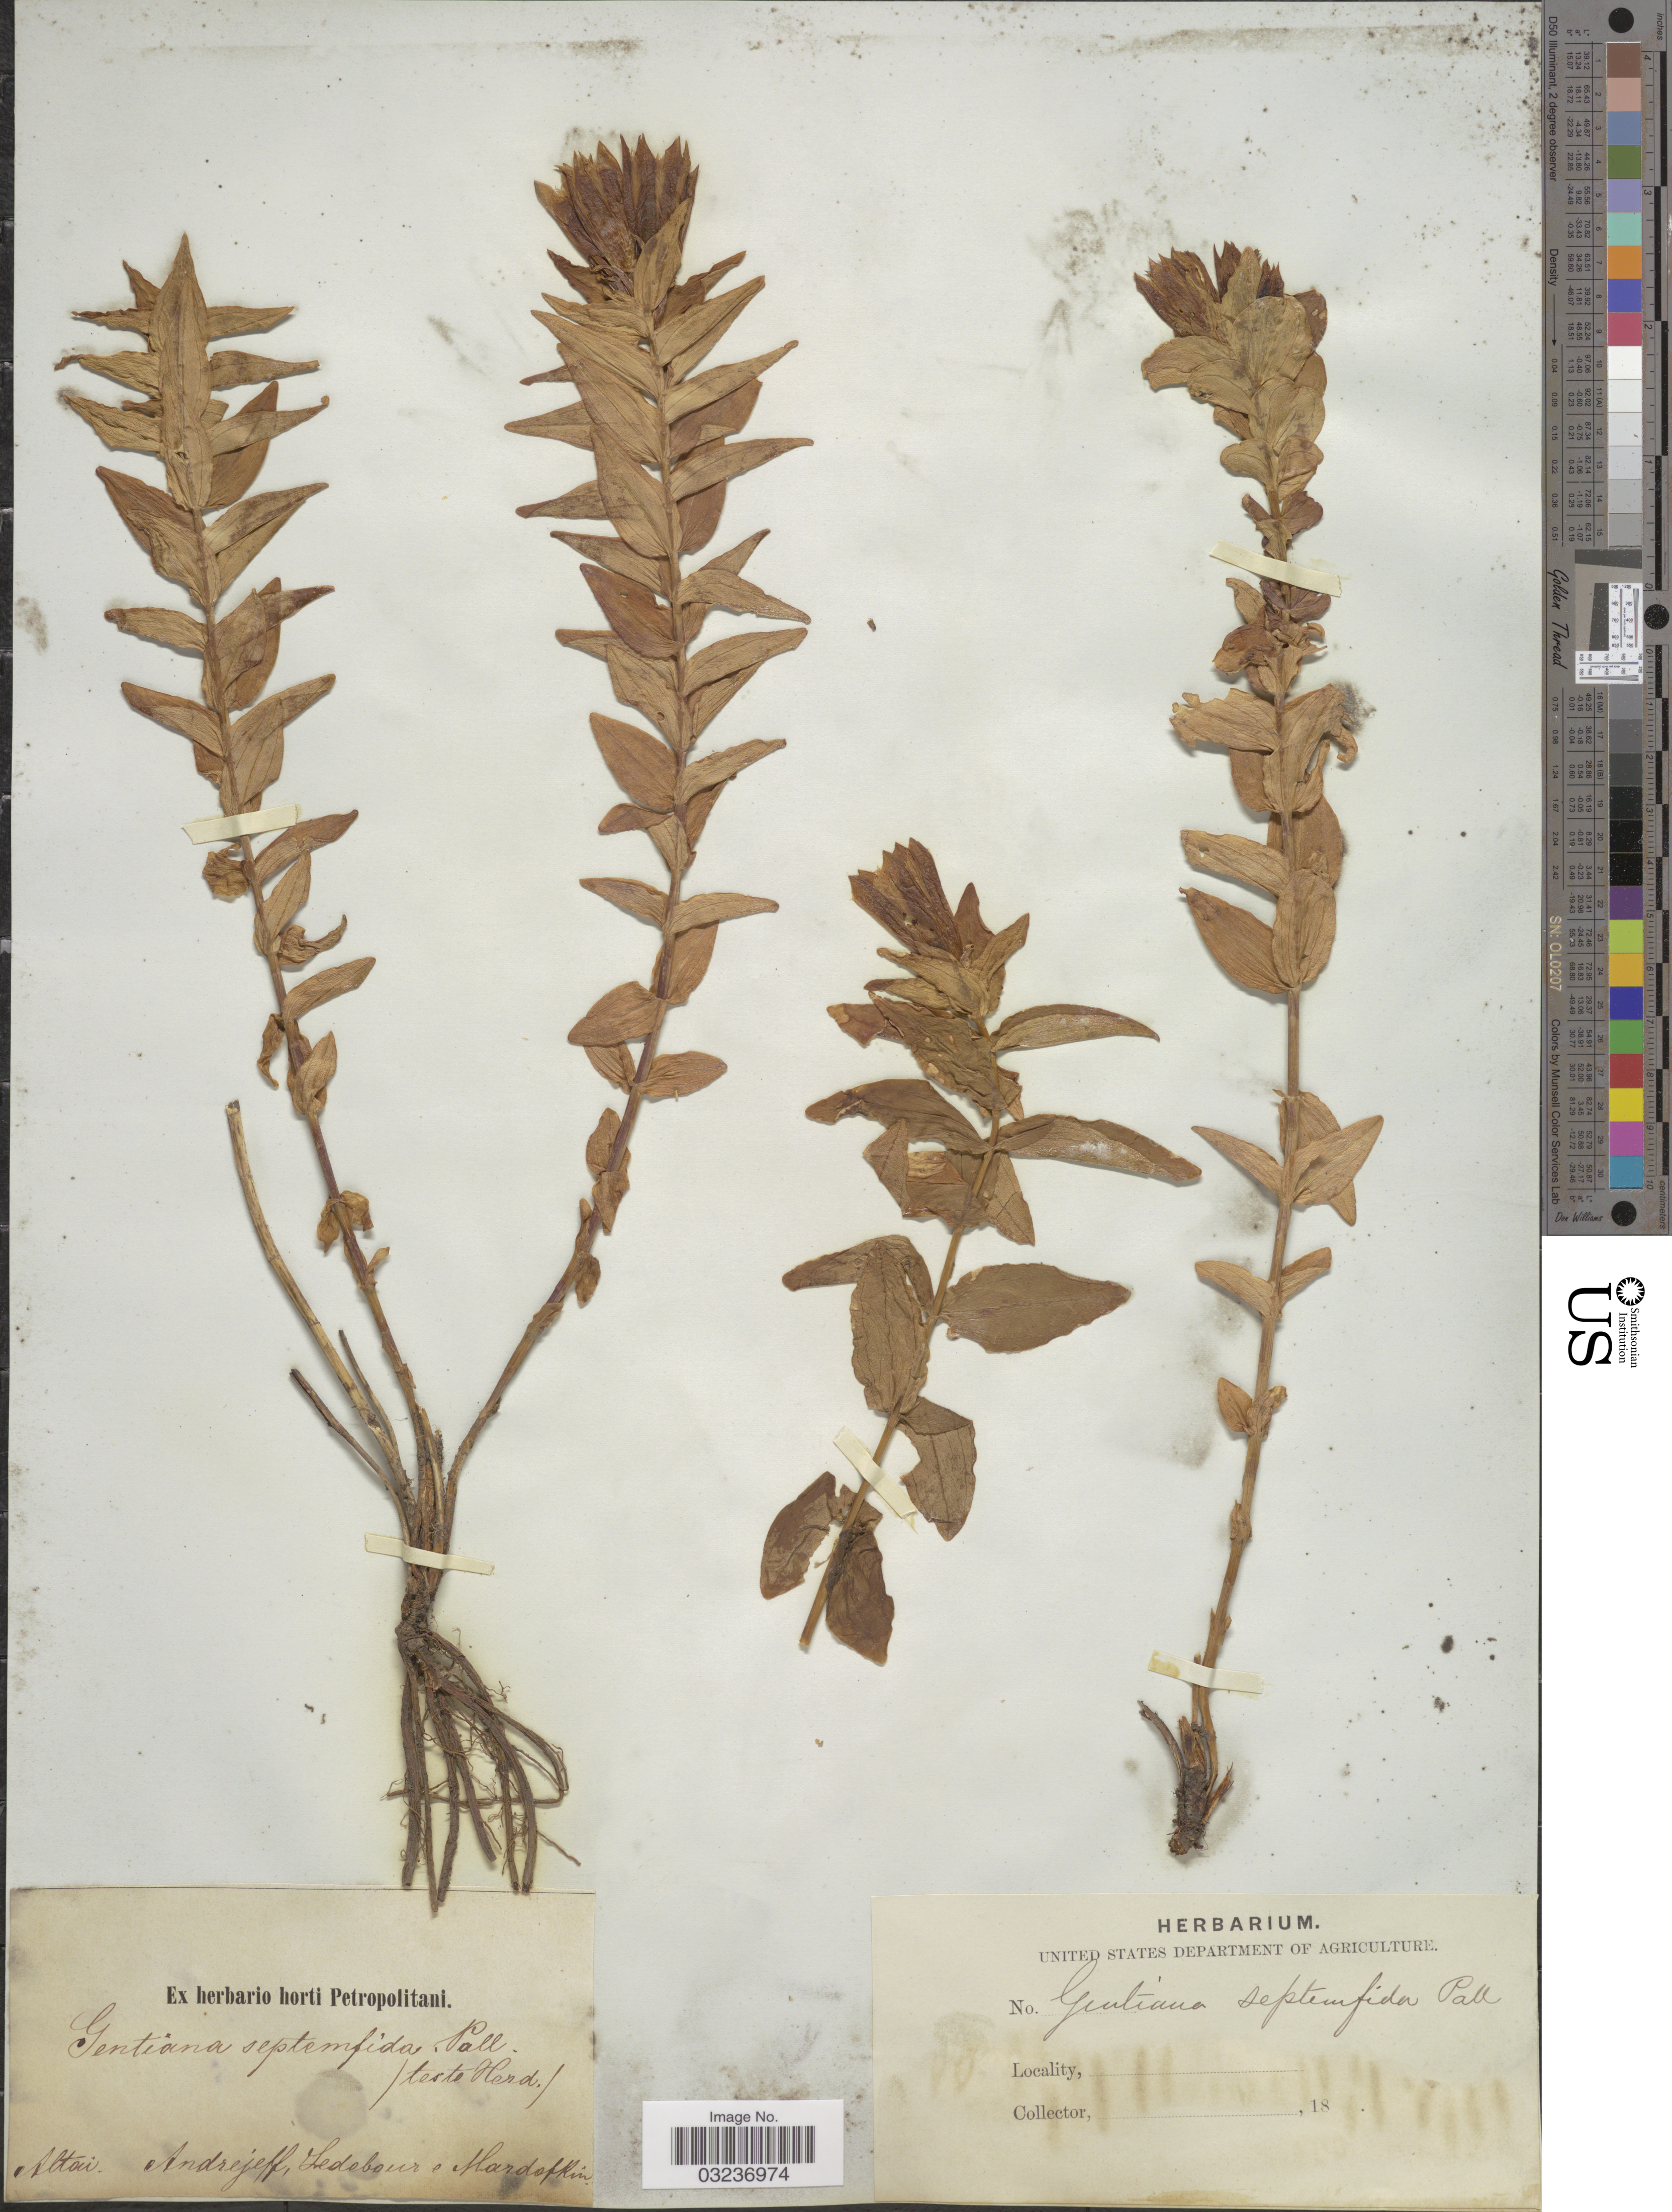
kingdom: Plantae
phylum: Tracheophyta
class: Magnoliopsida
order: Gentianales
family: Gentianaceae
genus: Gentiana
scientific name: Gentiana septemfida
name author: Pall.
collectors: Andrejeff, Ledebour & Mardofkin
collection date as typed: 18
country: Russian Federation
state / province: Altai Republic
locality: Altai.